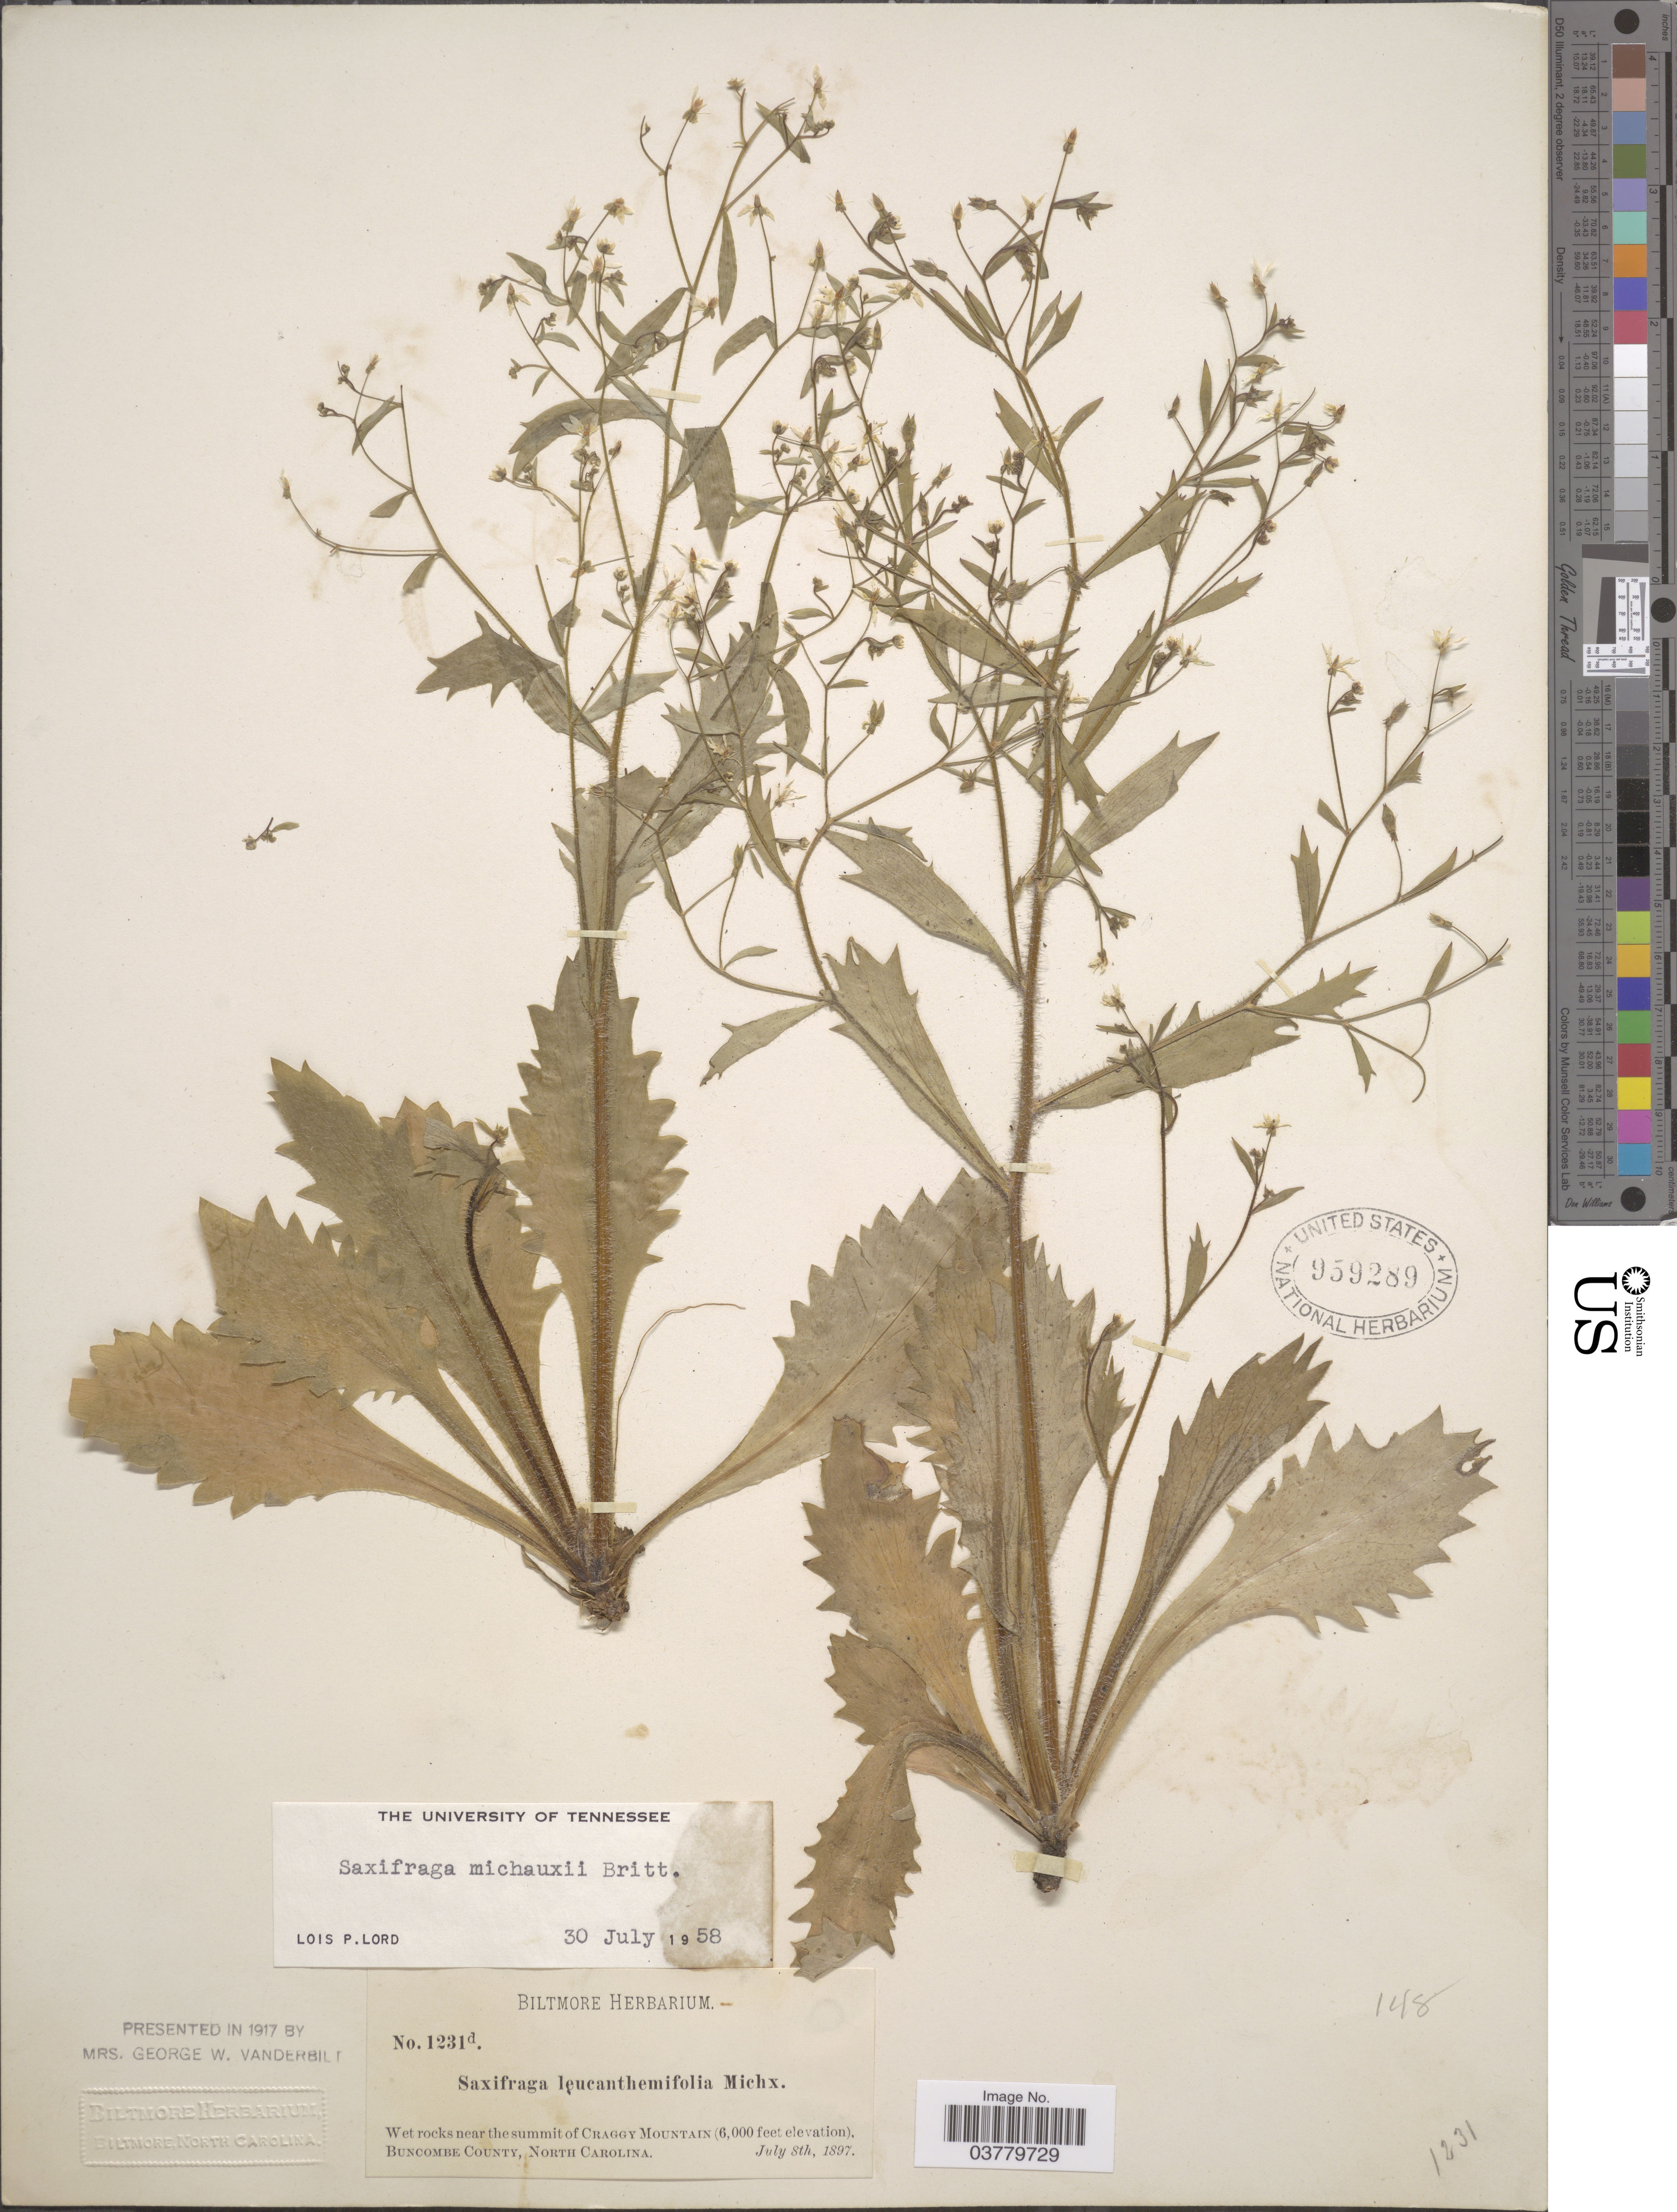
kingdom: Plantae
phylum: Tracheophyta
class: Magnoliopsida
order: Saxifragales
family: Saxifragaceae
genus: Micranthes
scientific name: Micranthes petiolaris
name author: (Raf.) Bush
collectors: ex herb. Biltmore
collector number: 1231d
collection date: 1897-07-08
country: United States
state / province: North Carolina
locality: Wet rocks near the summit of Craggy Mountain, Buncombe County.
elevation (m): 1829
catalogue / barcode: US 959289